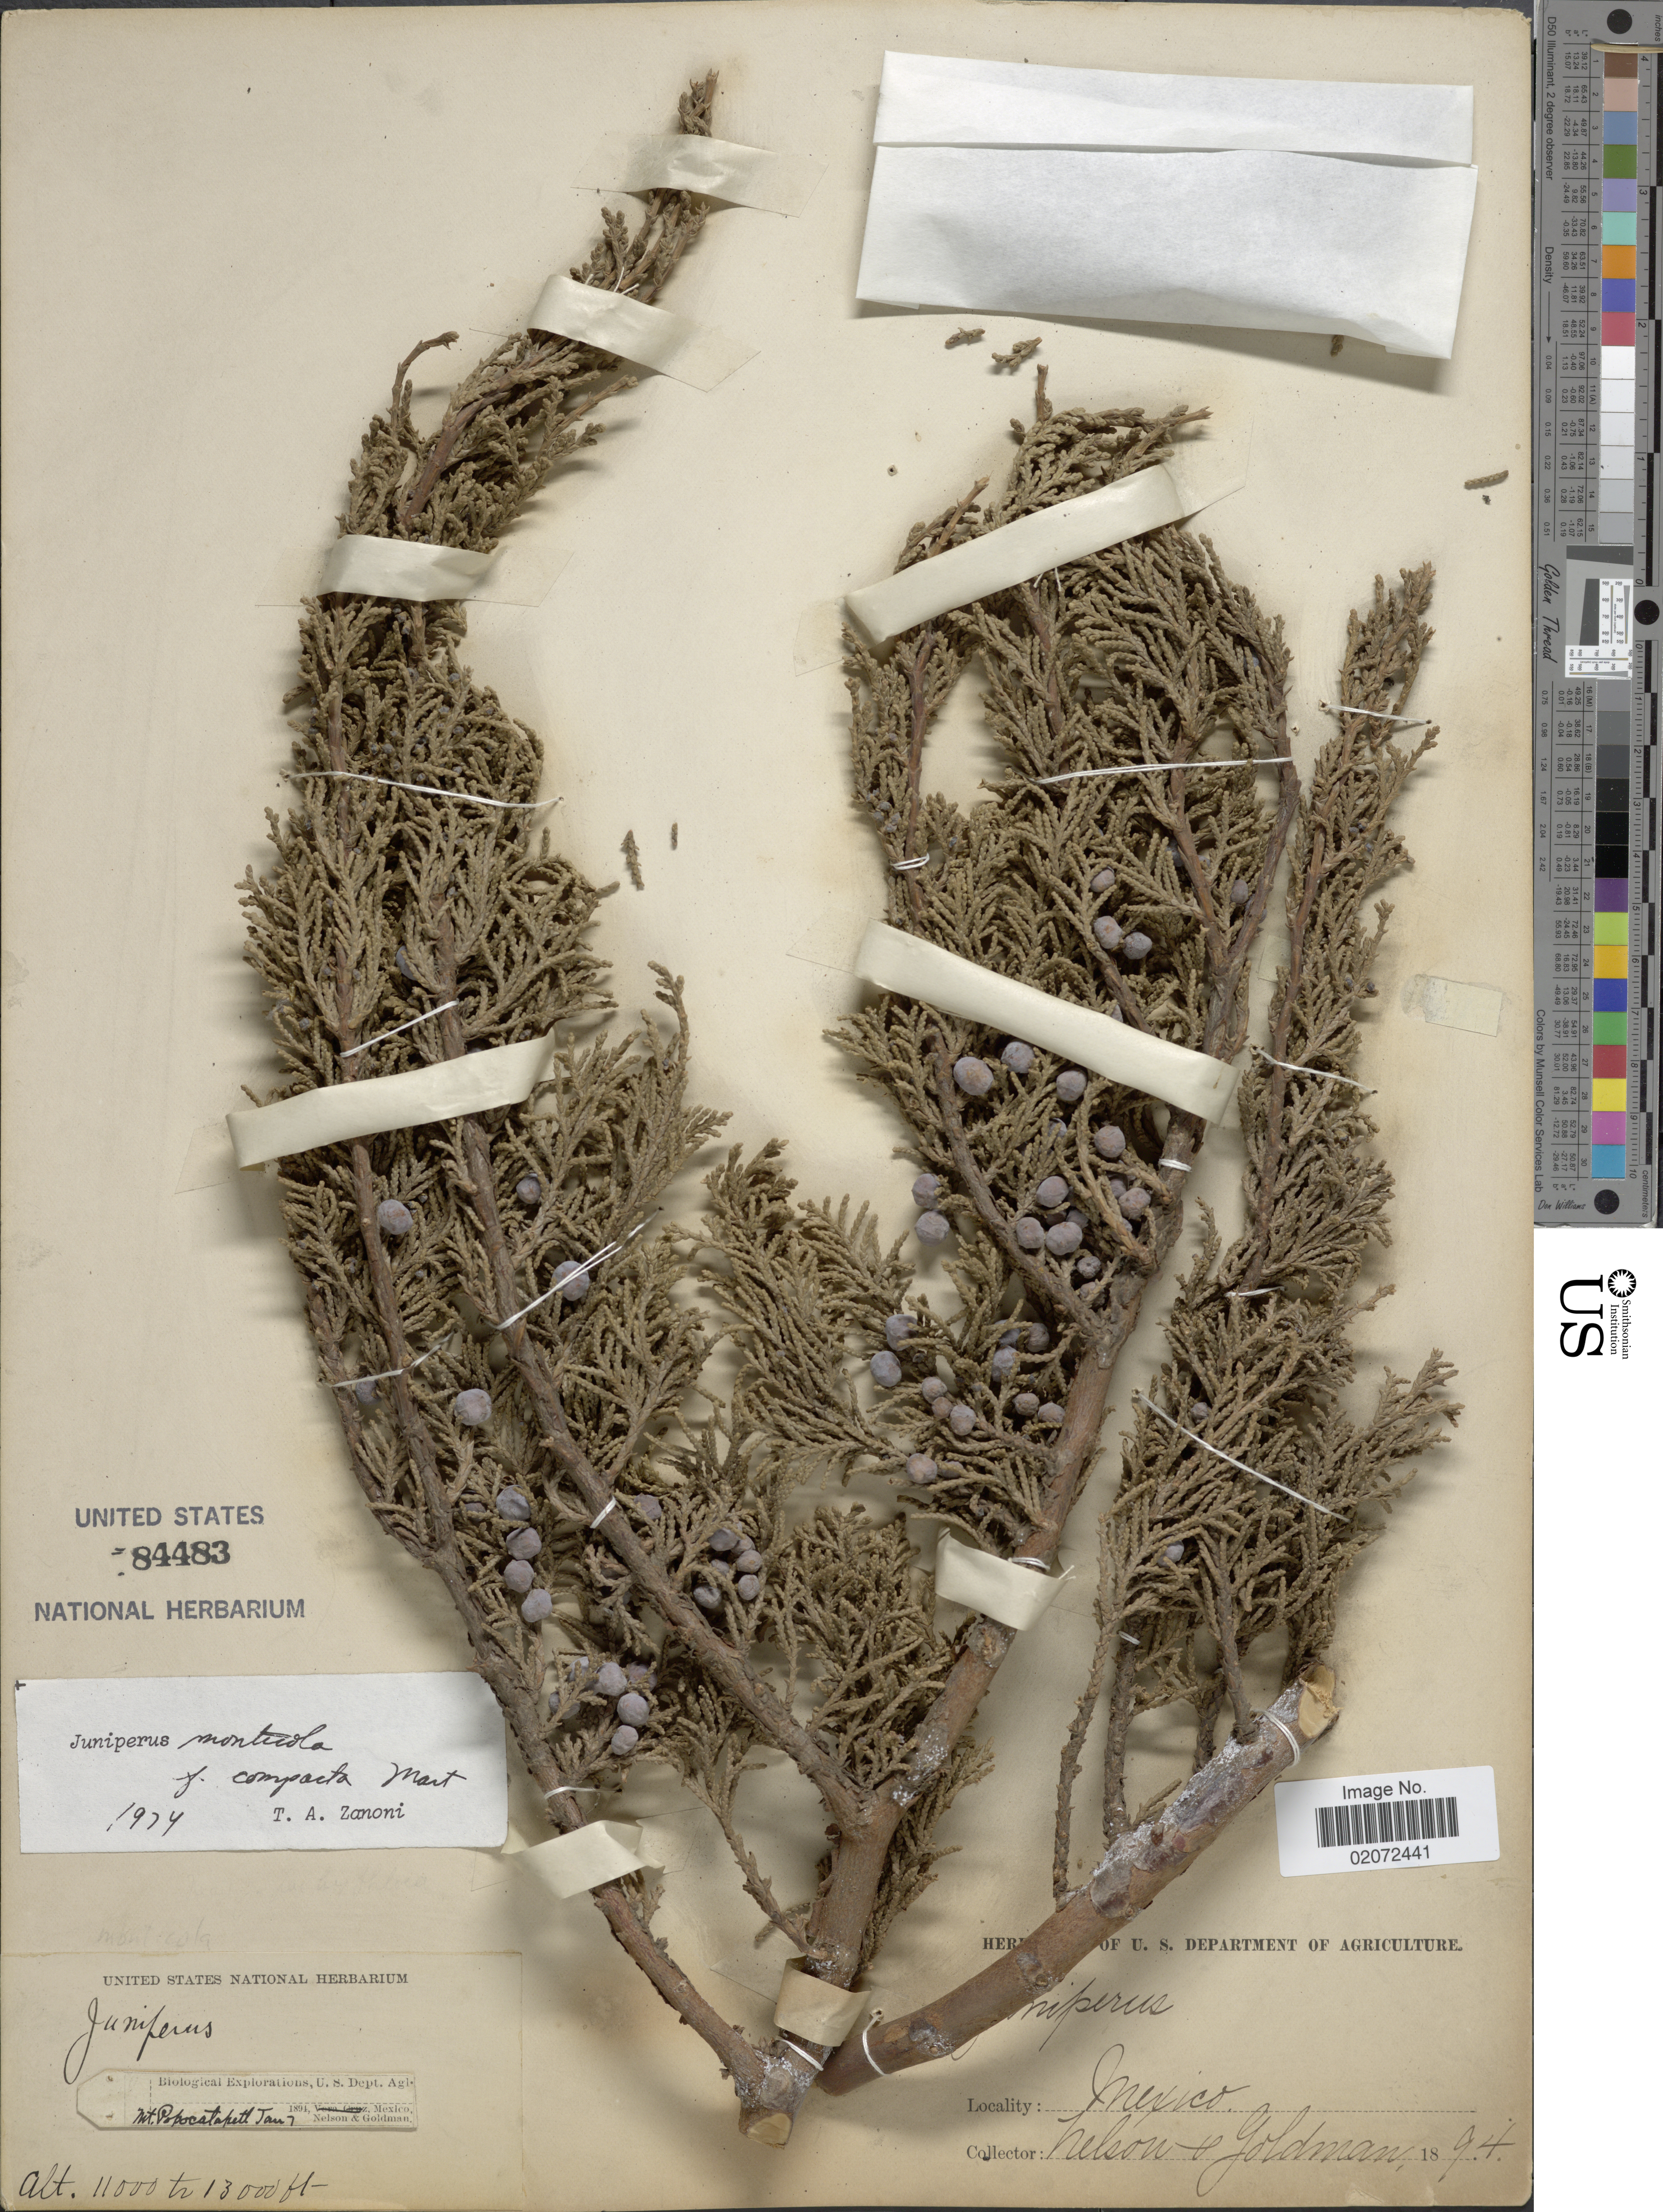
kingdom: Plantae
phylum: Tracheophyta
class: Pinopsida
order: Pinales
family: Cupressaceae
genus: Juniperus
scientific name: Juniperus monticola f. compacta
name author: Martínez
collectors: Nelson, -- & -- Goldman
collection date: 1894-01-07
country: Mexico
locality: Mt. Popocatepetl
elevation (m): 3353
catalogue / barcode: US 84483